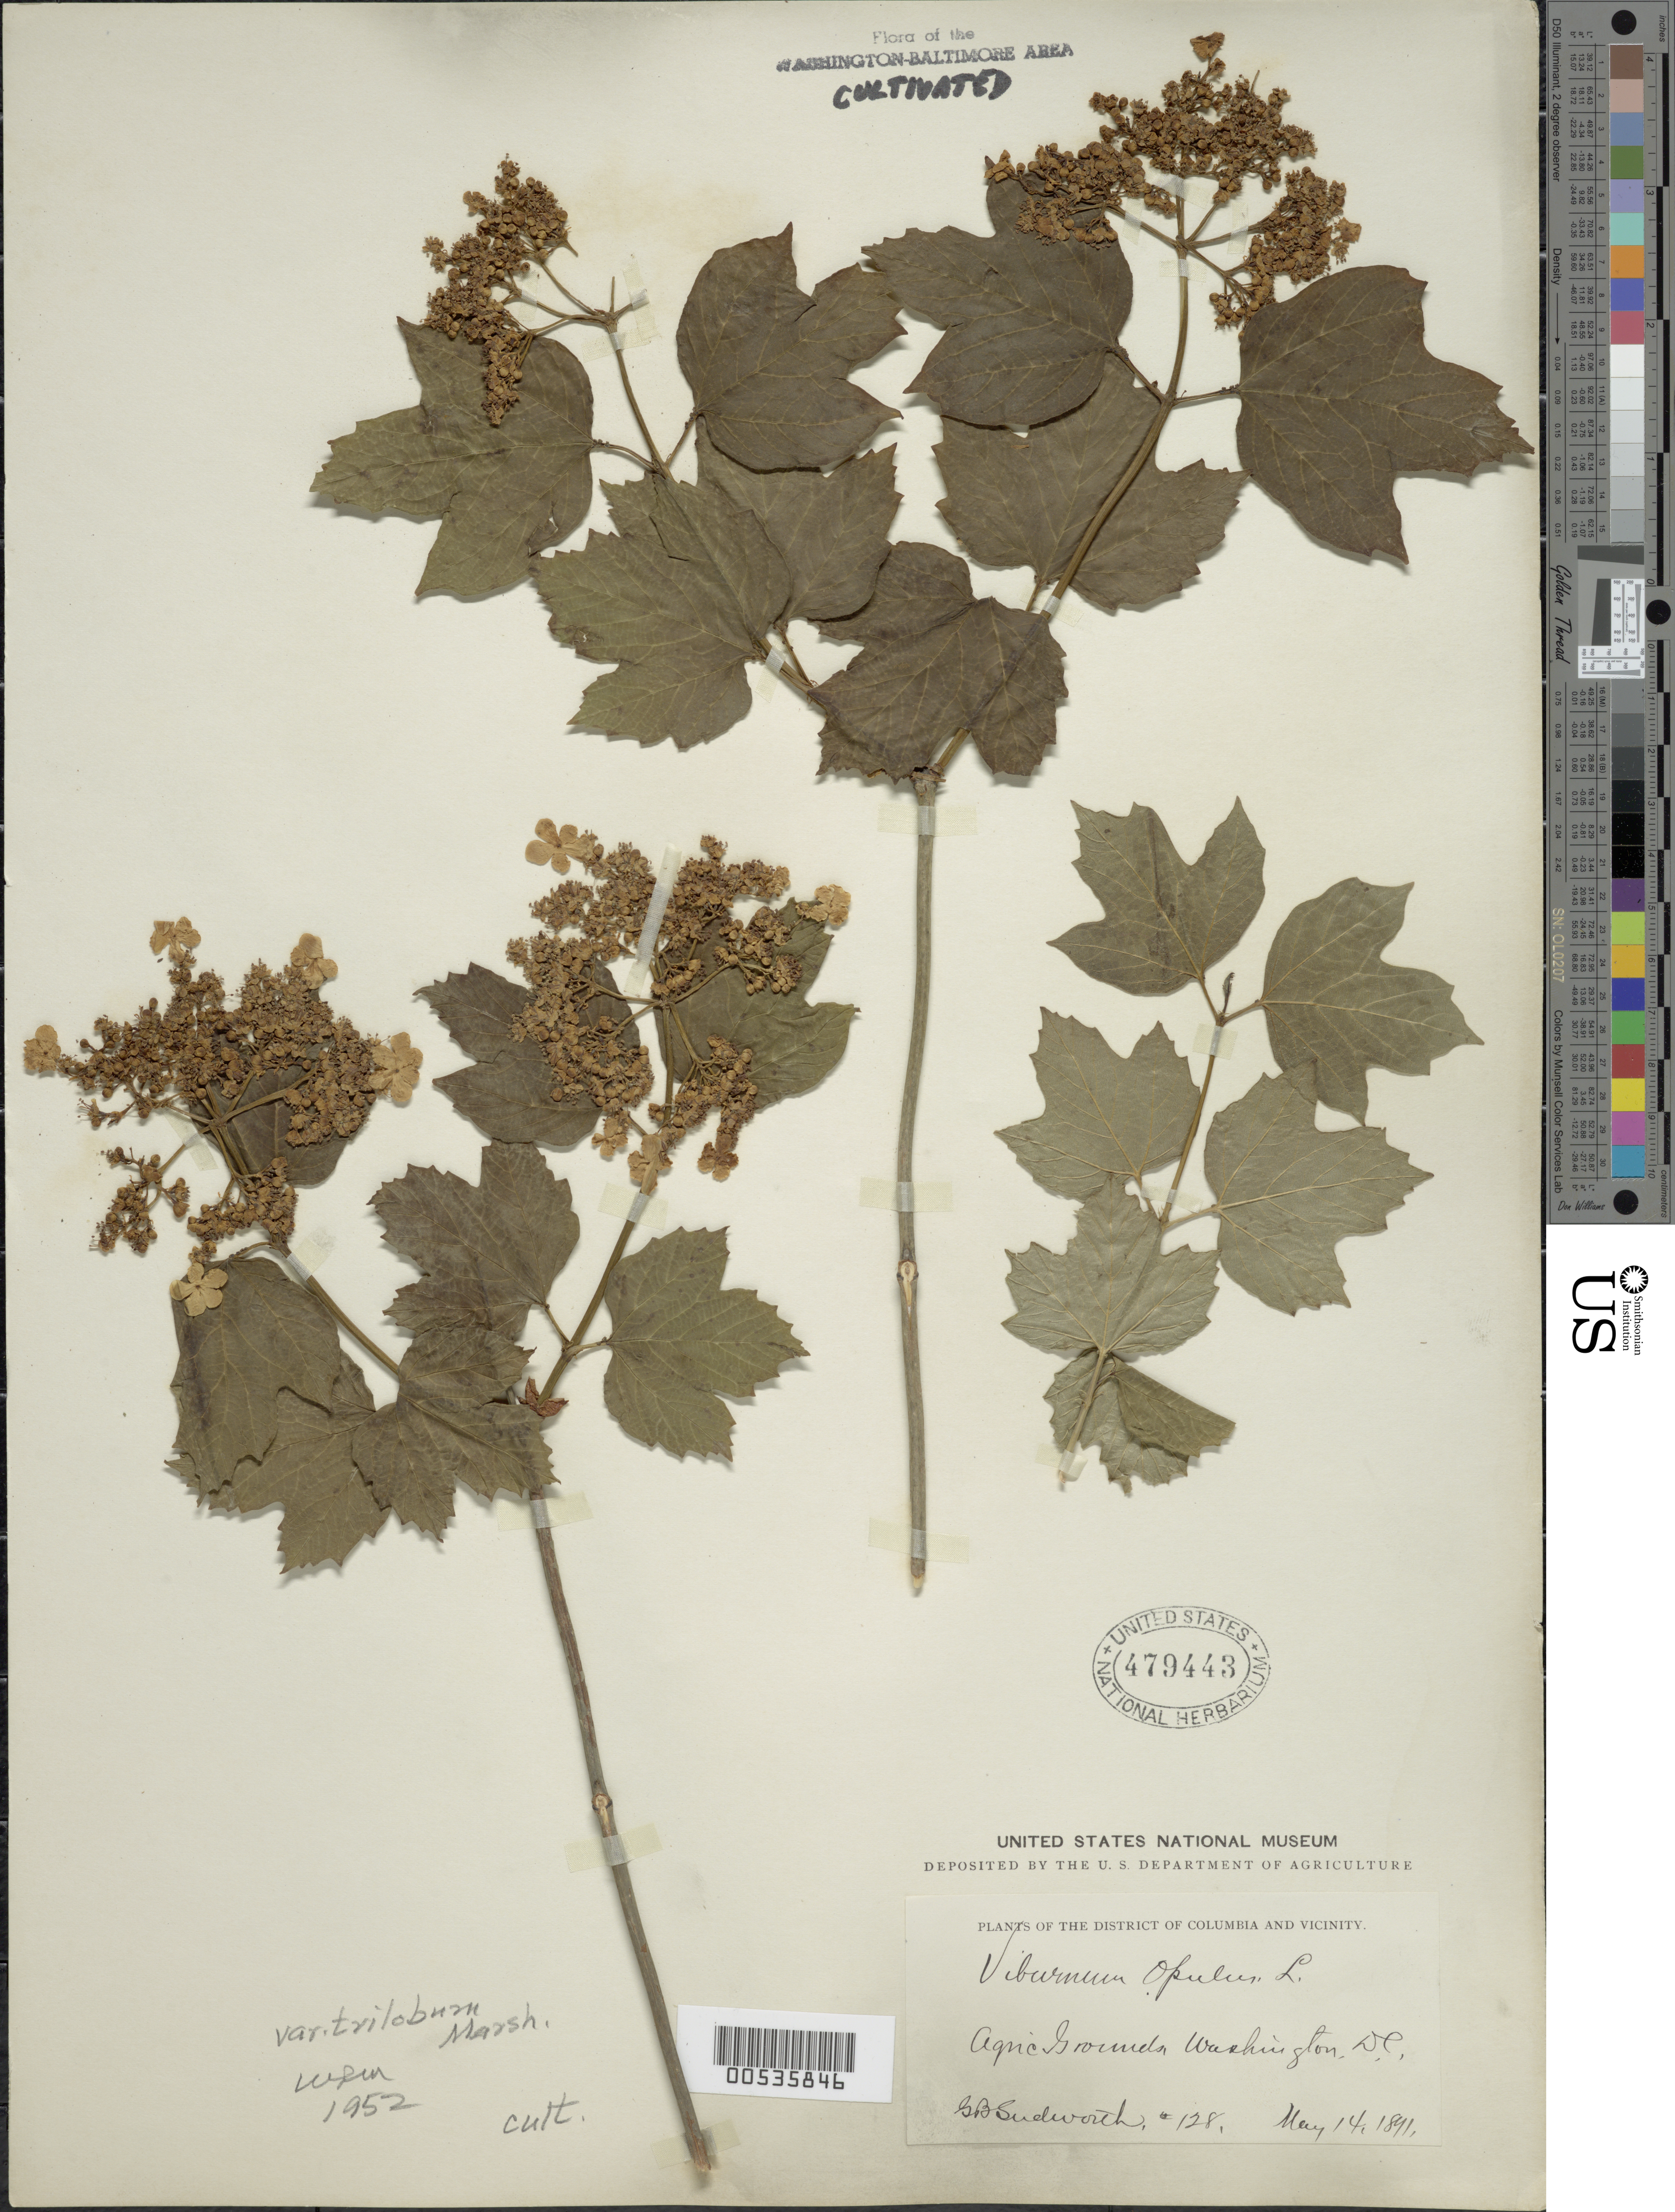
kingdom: Plantae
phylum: Tracheophyta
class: Magnoliopsida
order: Dipsacales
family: Viburnaceae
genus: Viburnum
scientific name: Viburnum opulus var. trilobum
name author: (Marshall) McAtee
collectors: G. B. Sudworth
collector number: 128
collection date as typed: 14 May 1891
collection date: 1891-05-14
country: United States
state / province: District of Columbia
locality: Washington DC Area, Department of Agriculture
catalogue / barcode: US 479443